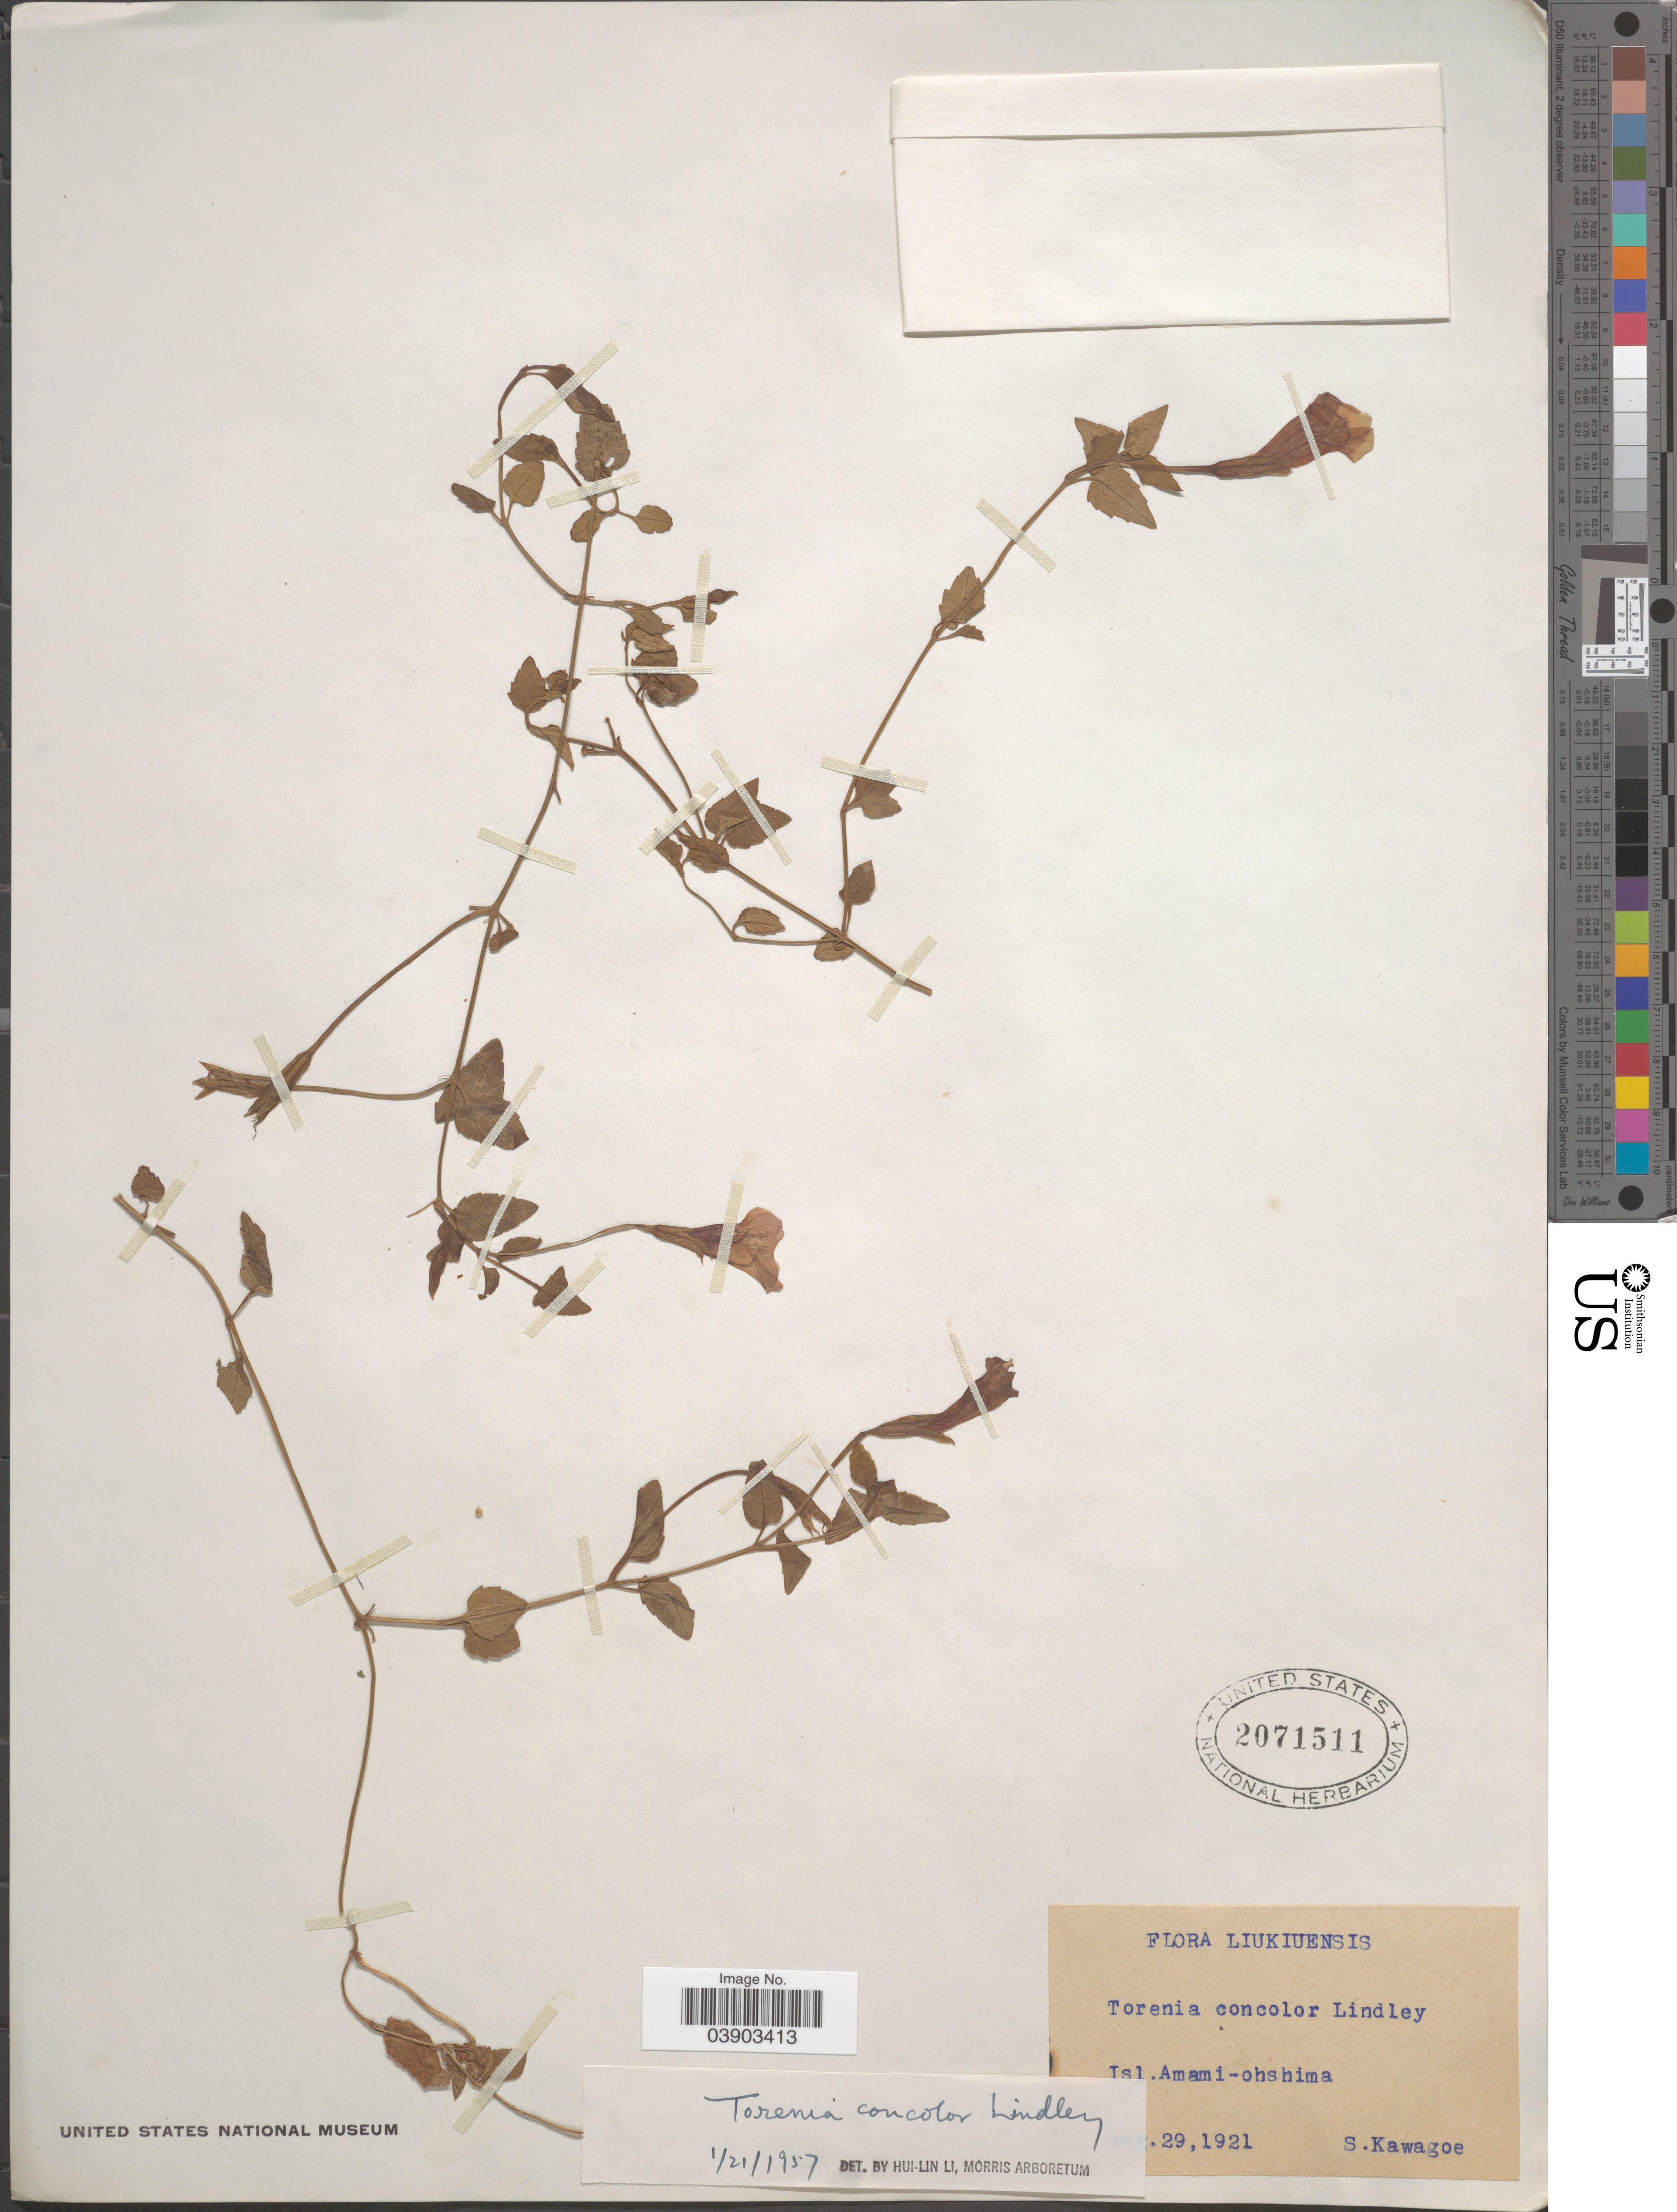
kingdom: Plantae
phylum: Tracheophyta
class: Magnoliopsida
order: Lamiales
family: Linderniaceae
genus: Torenia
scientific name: Torenia concolor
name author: Lindl.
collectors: S. Kawagoe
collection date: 1921-01-29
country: Japan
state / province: Okinawa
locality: Liukiuensis. Isl. Amami-ohshima.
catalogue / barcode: US 2071511